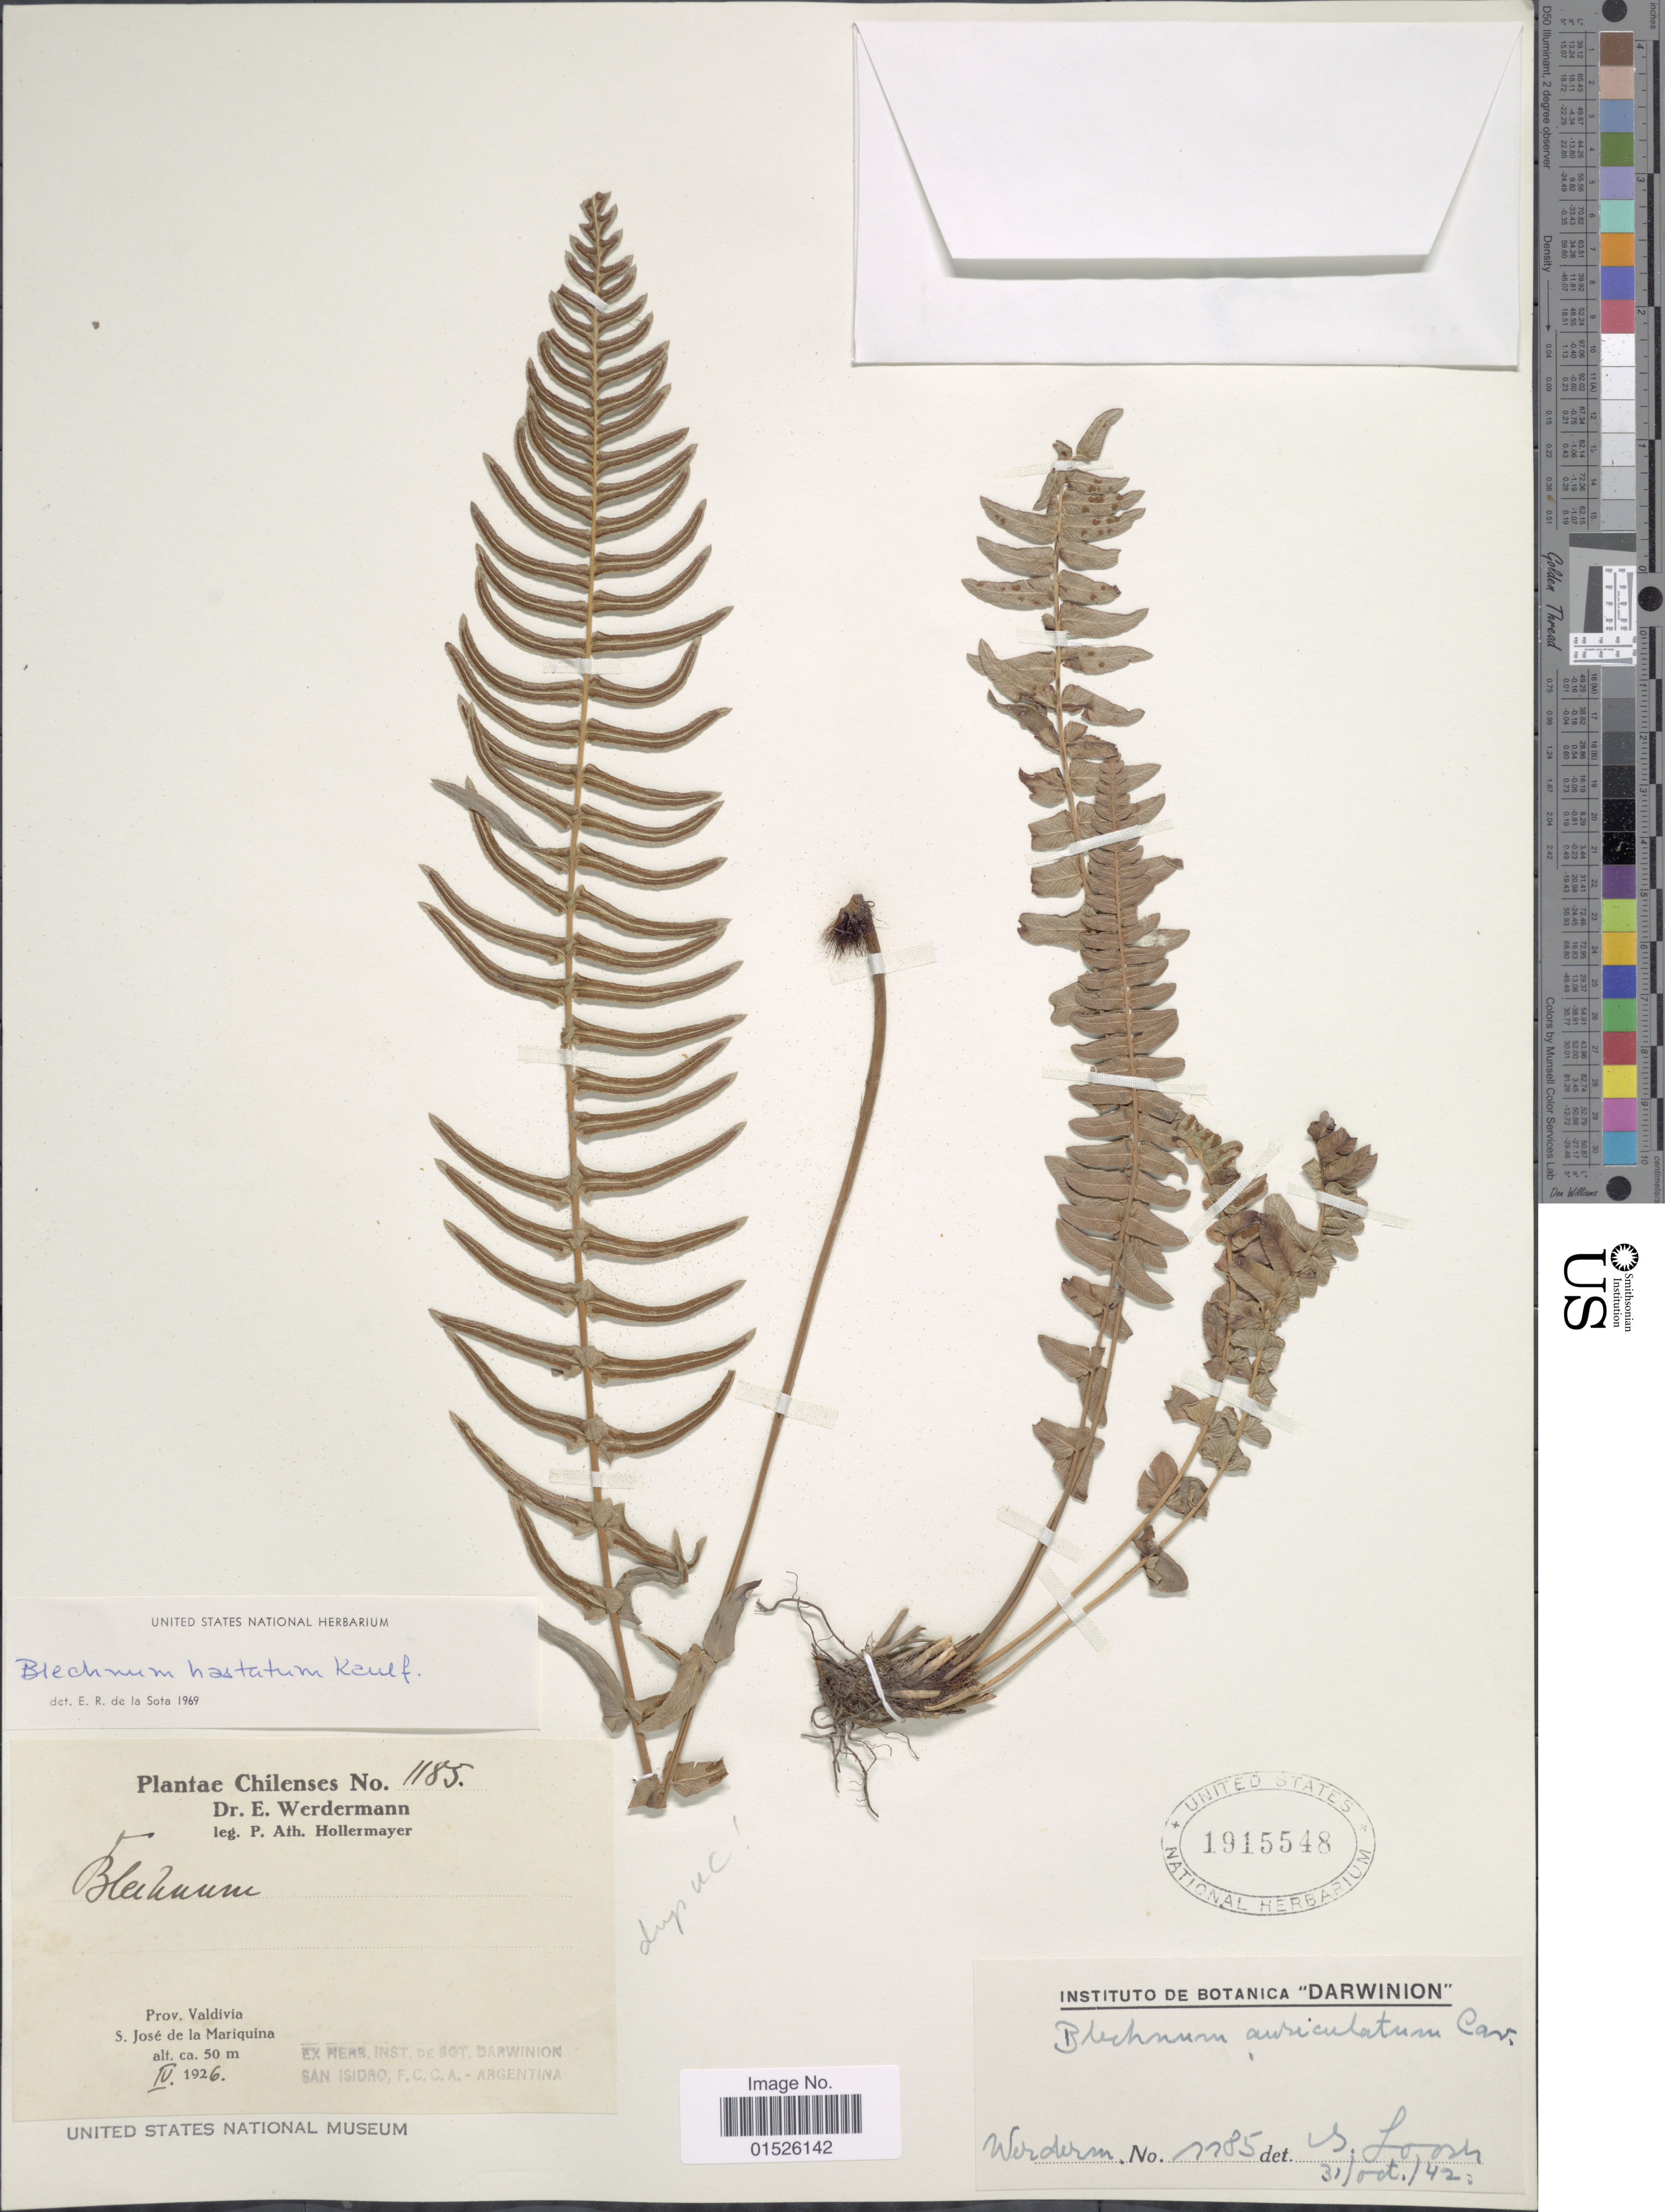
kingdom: Plantae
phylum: Tracheophyta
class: Polypodiopsida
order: Polypodiales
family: Blechnaceae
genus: Blechnum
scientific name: Blechnum hastatum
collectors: P. Hollermayer & E. Werdermann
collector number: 1185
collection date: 1926-04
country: Chile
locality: Prov. Valdivia, S. Jose de la Mariquina.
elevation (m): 50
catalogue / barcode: US 1915548